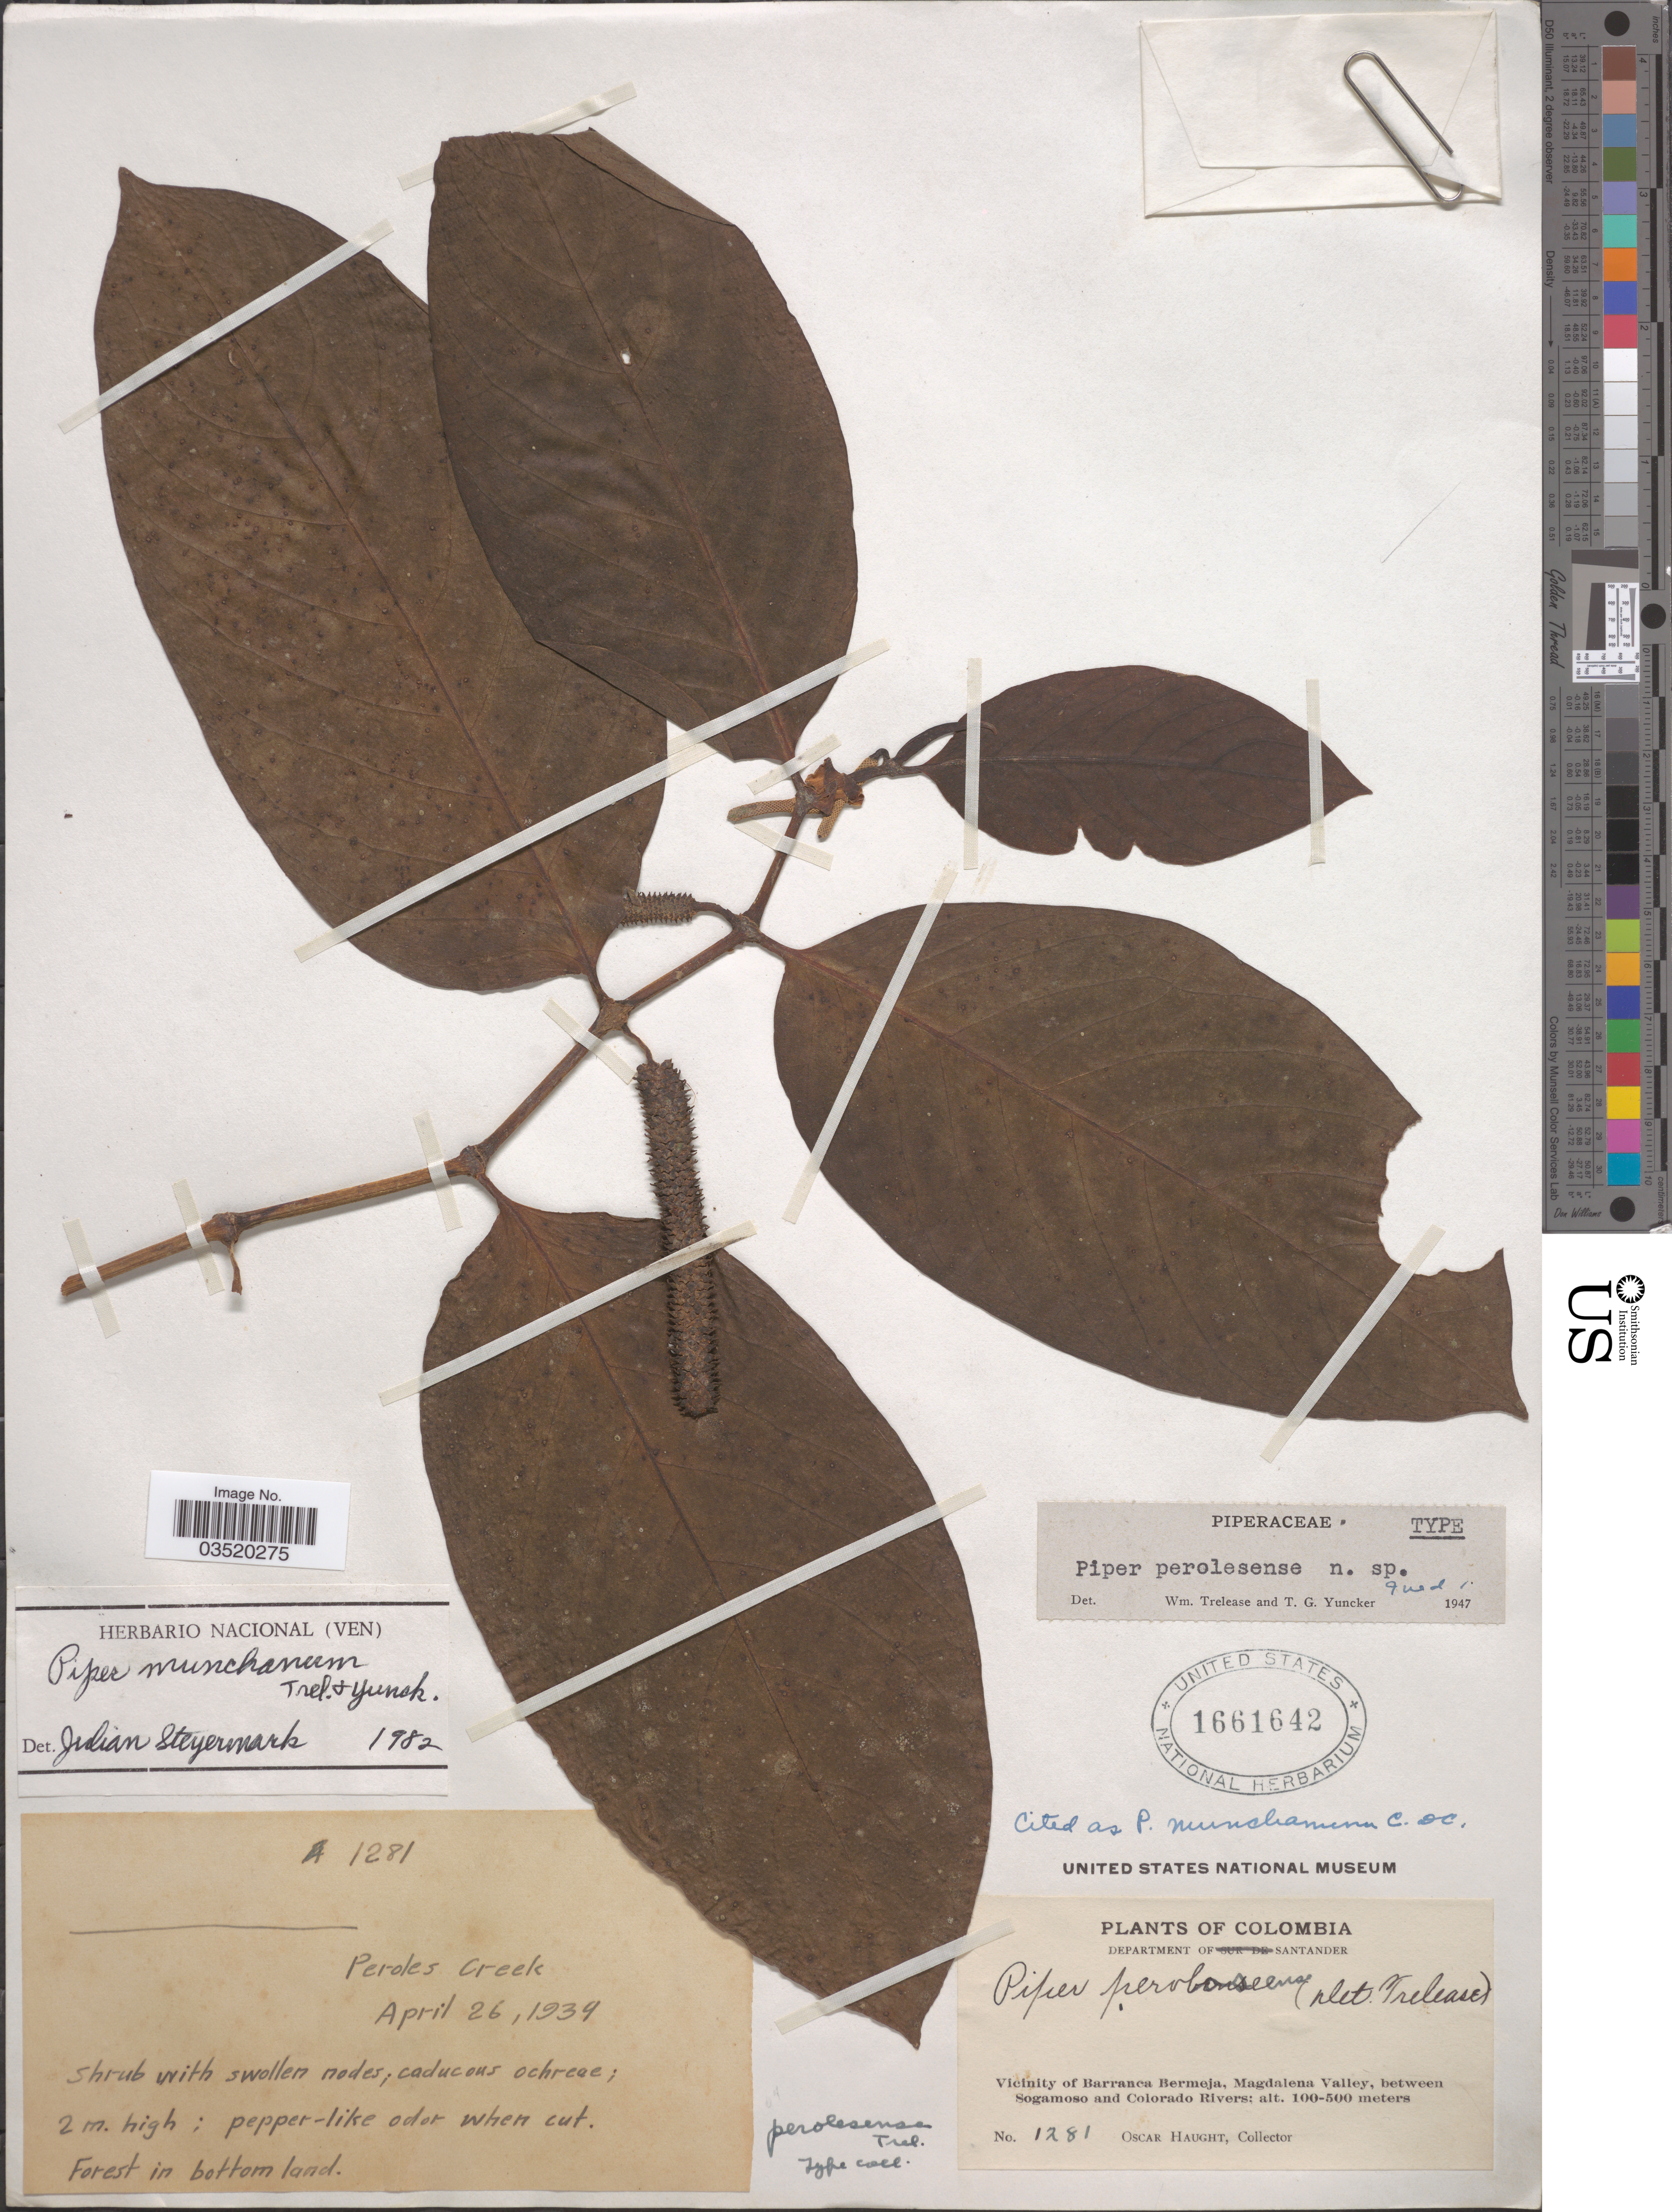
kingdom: Plantae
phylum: Tracheophyta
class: Magnoliopsida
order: Piperales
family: Piperaceae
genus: Piper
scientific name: Piper munchanum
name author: C. DC.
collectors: O. Haught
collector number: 1281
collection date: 1939-04-26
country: Colombia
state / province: Santander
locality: Peroles Creek. Department of Santander. Vicinity of Barranca Bermeja, Magdalena Valley, between Sogamoso and Colorado Rivers.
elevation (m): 100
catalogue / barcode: US 1661642